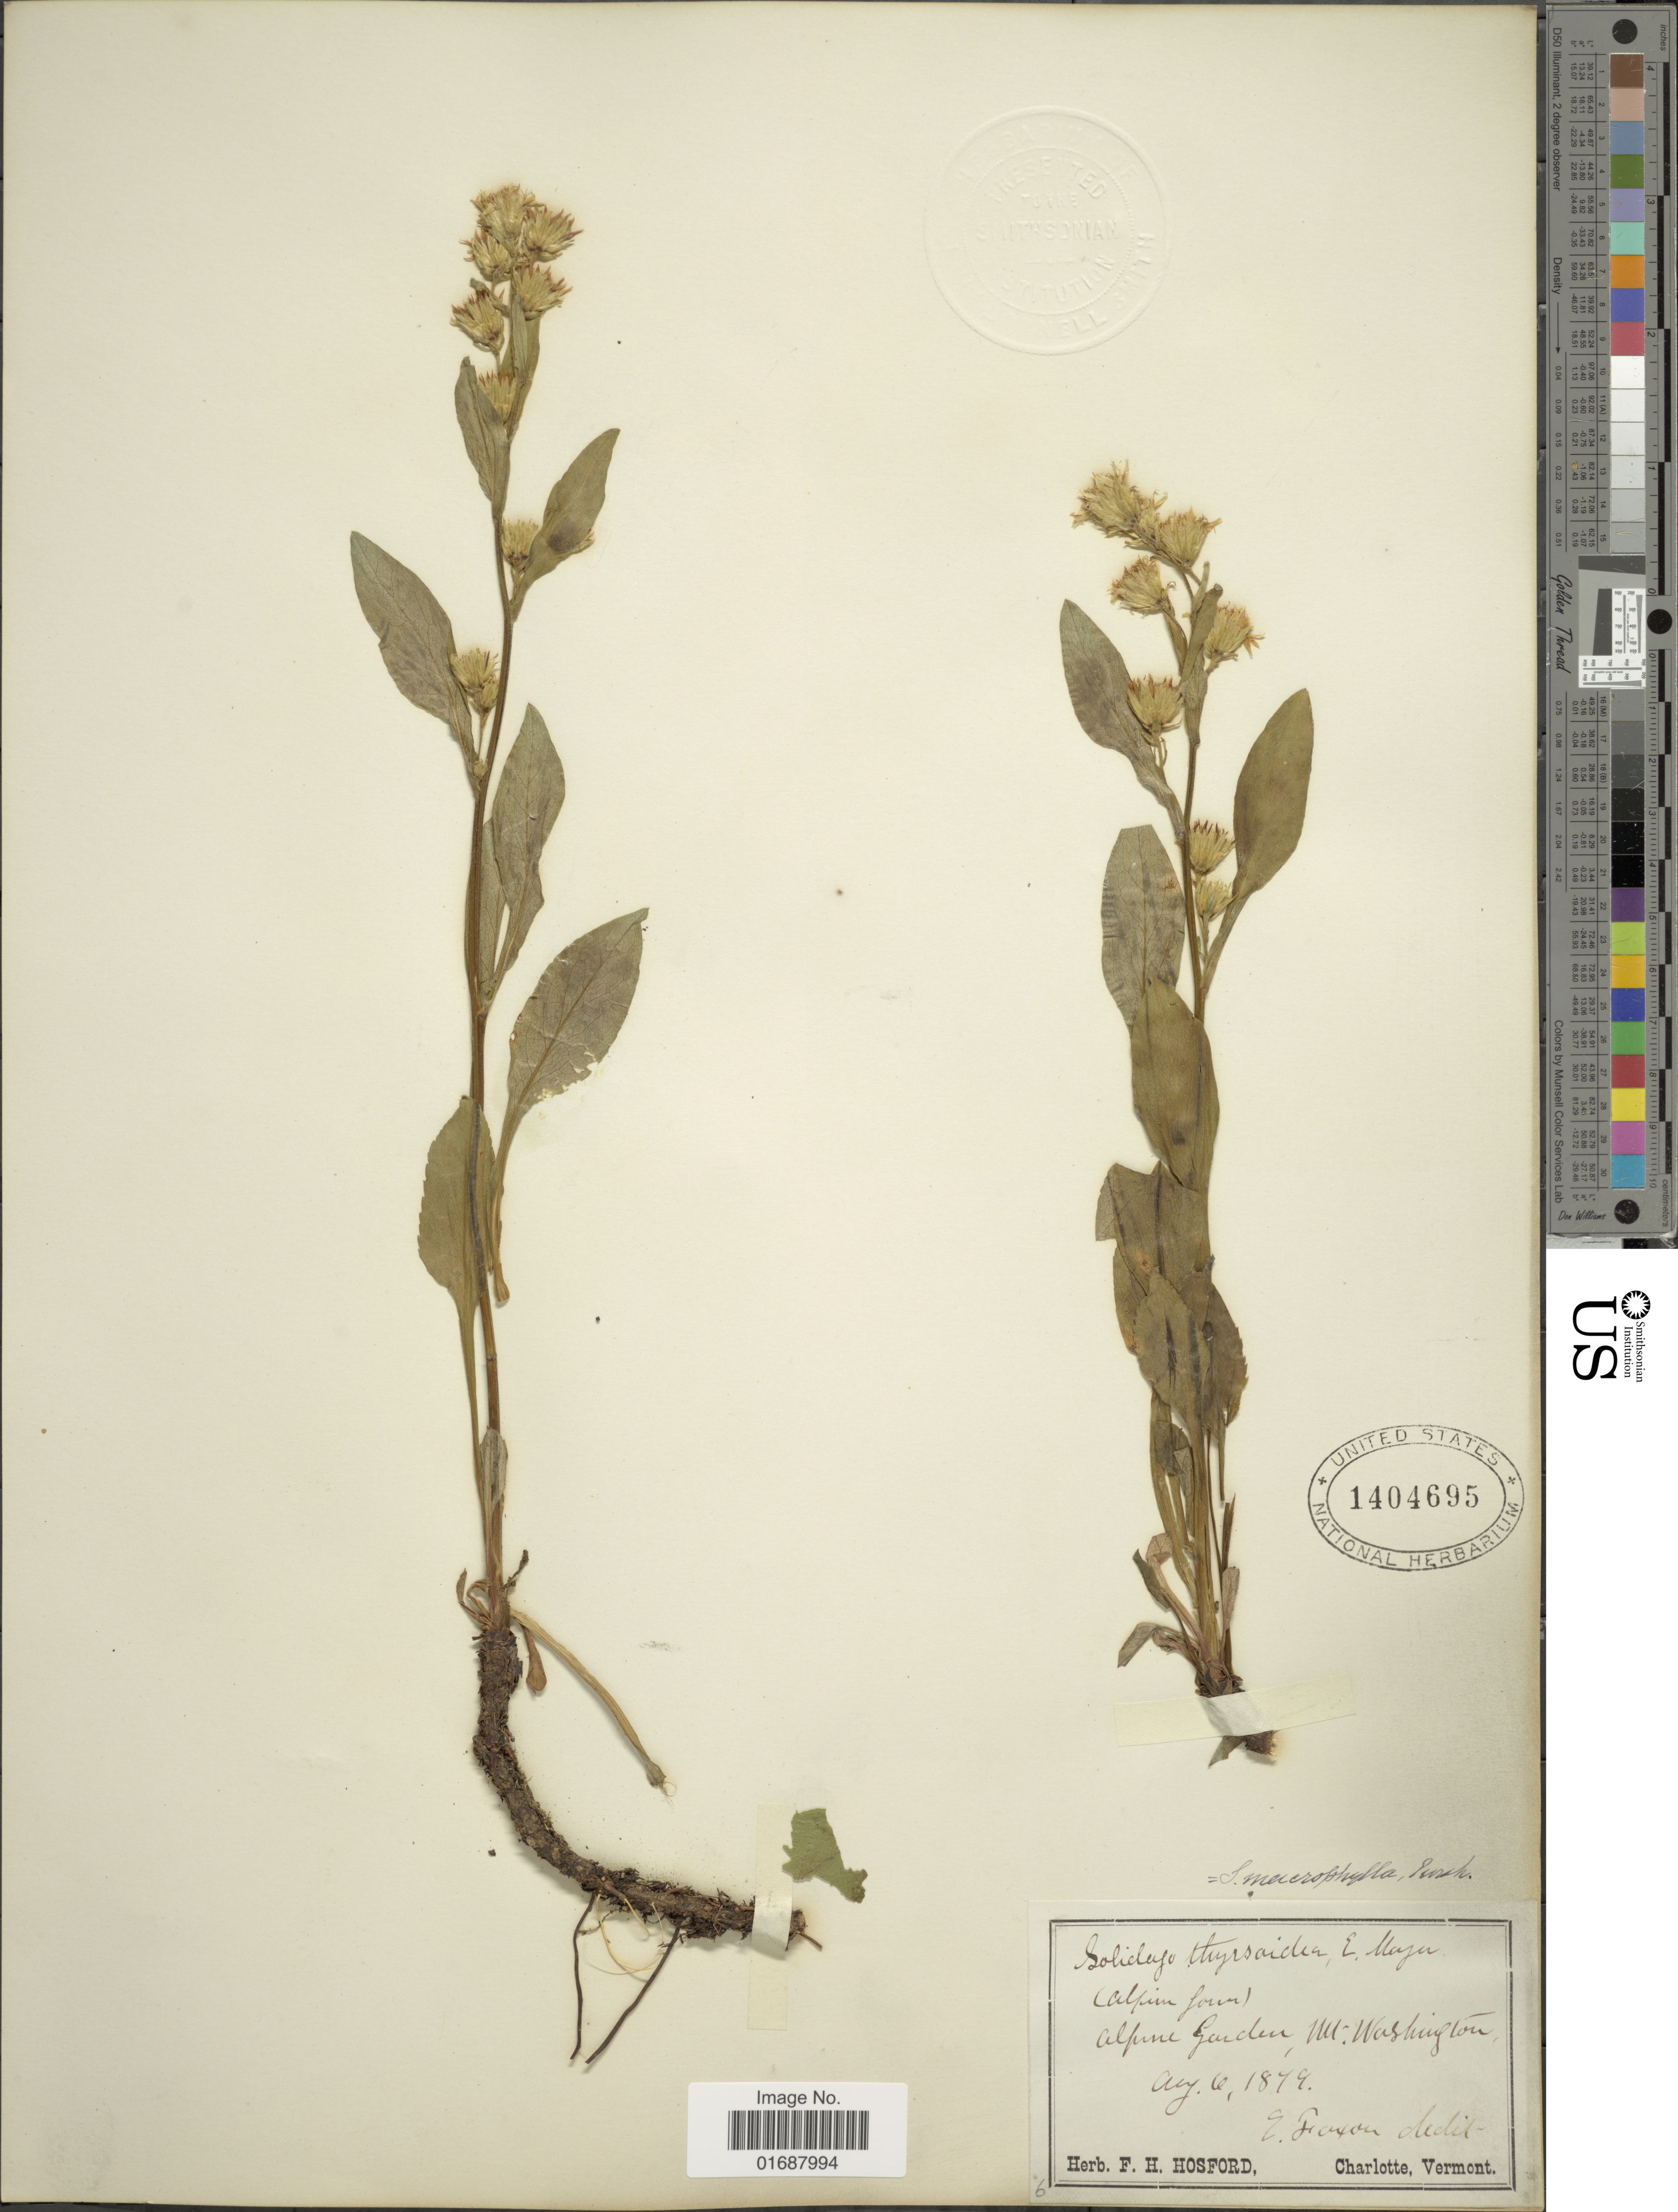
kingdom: Plantae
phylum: Tracheophyta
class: Magnoliopsida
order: Asterales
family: Asteraceae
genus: Solidago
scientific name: Solidago macrophylla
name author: Banks ex Pursh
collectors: ex herb. F. H. Hosford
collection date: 1879-08-06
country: United States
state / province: New Hampshire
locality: Alpine Garden, Mt. Washington.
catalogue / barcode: US 1404695